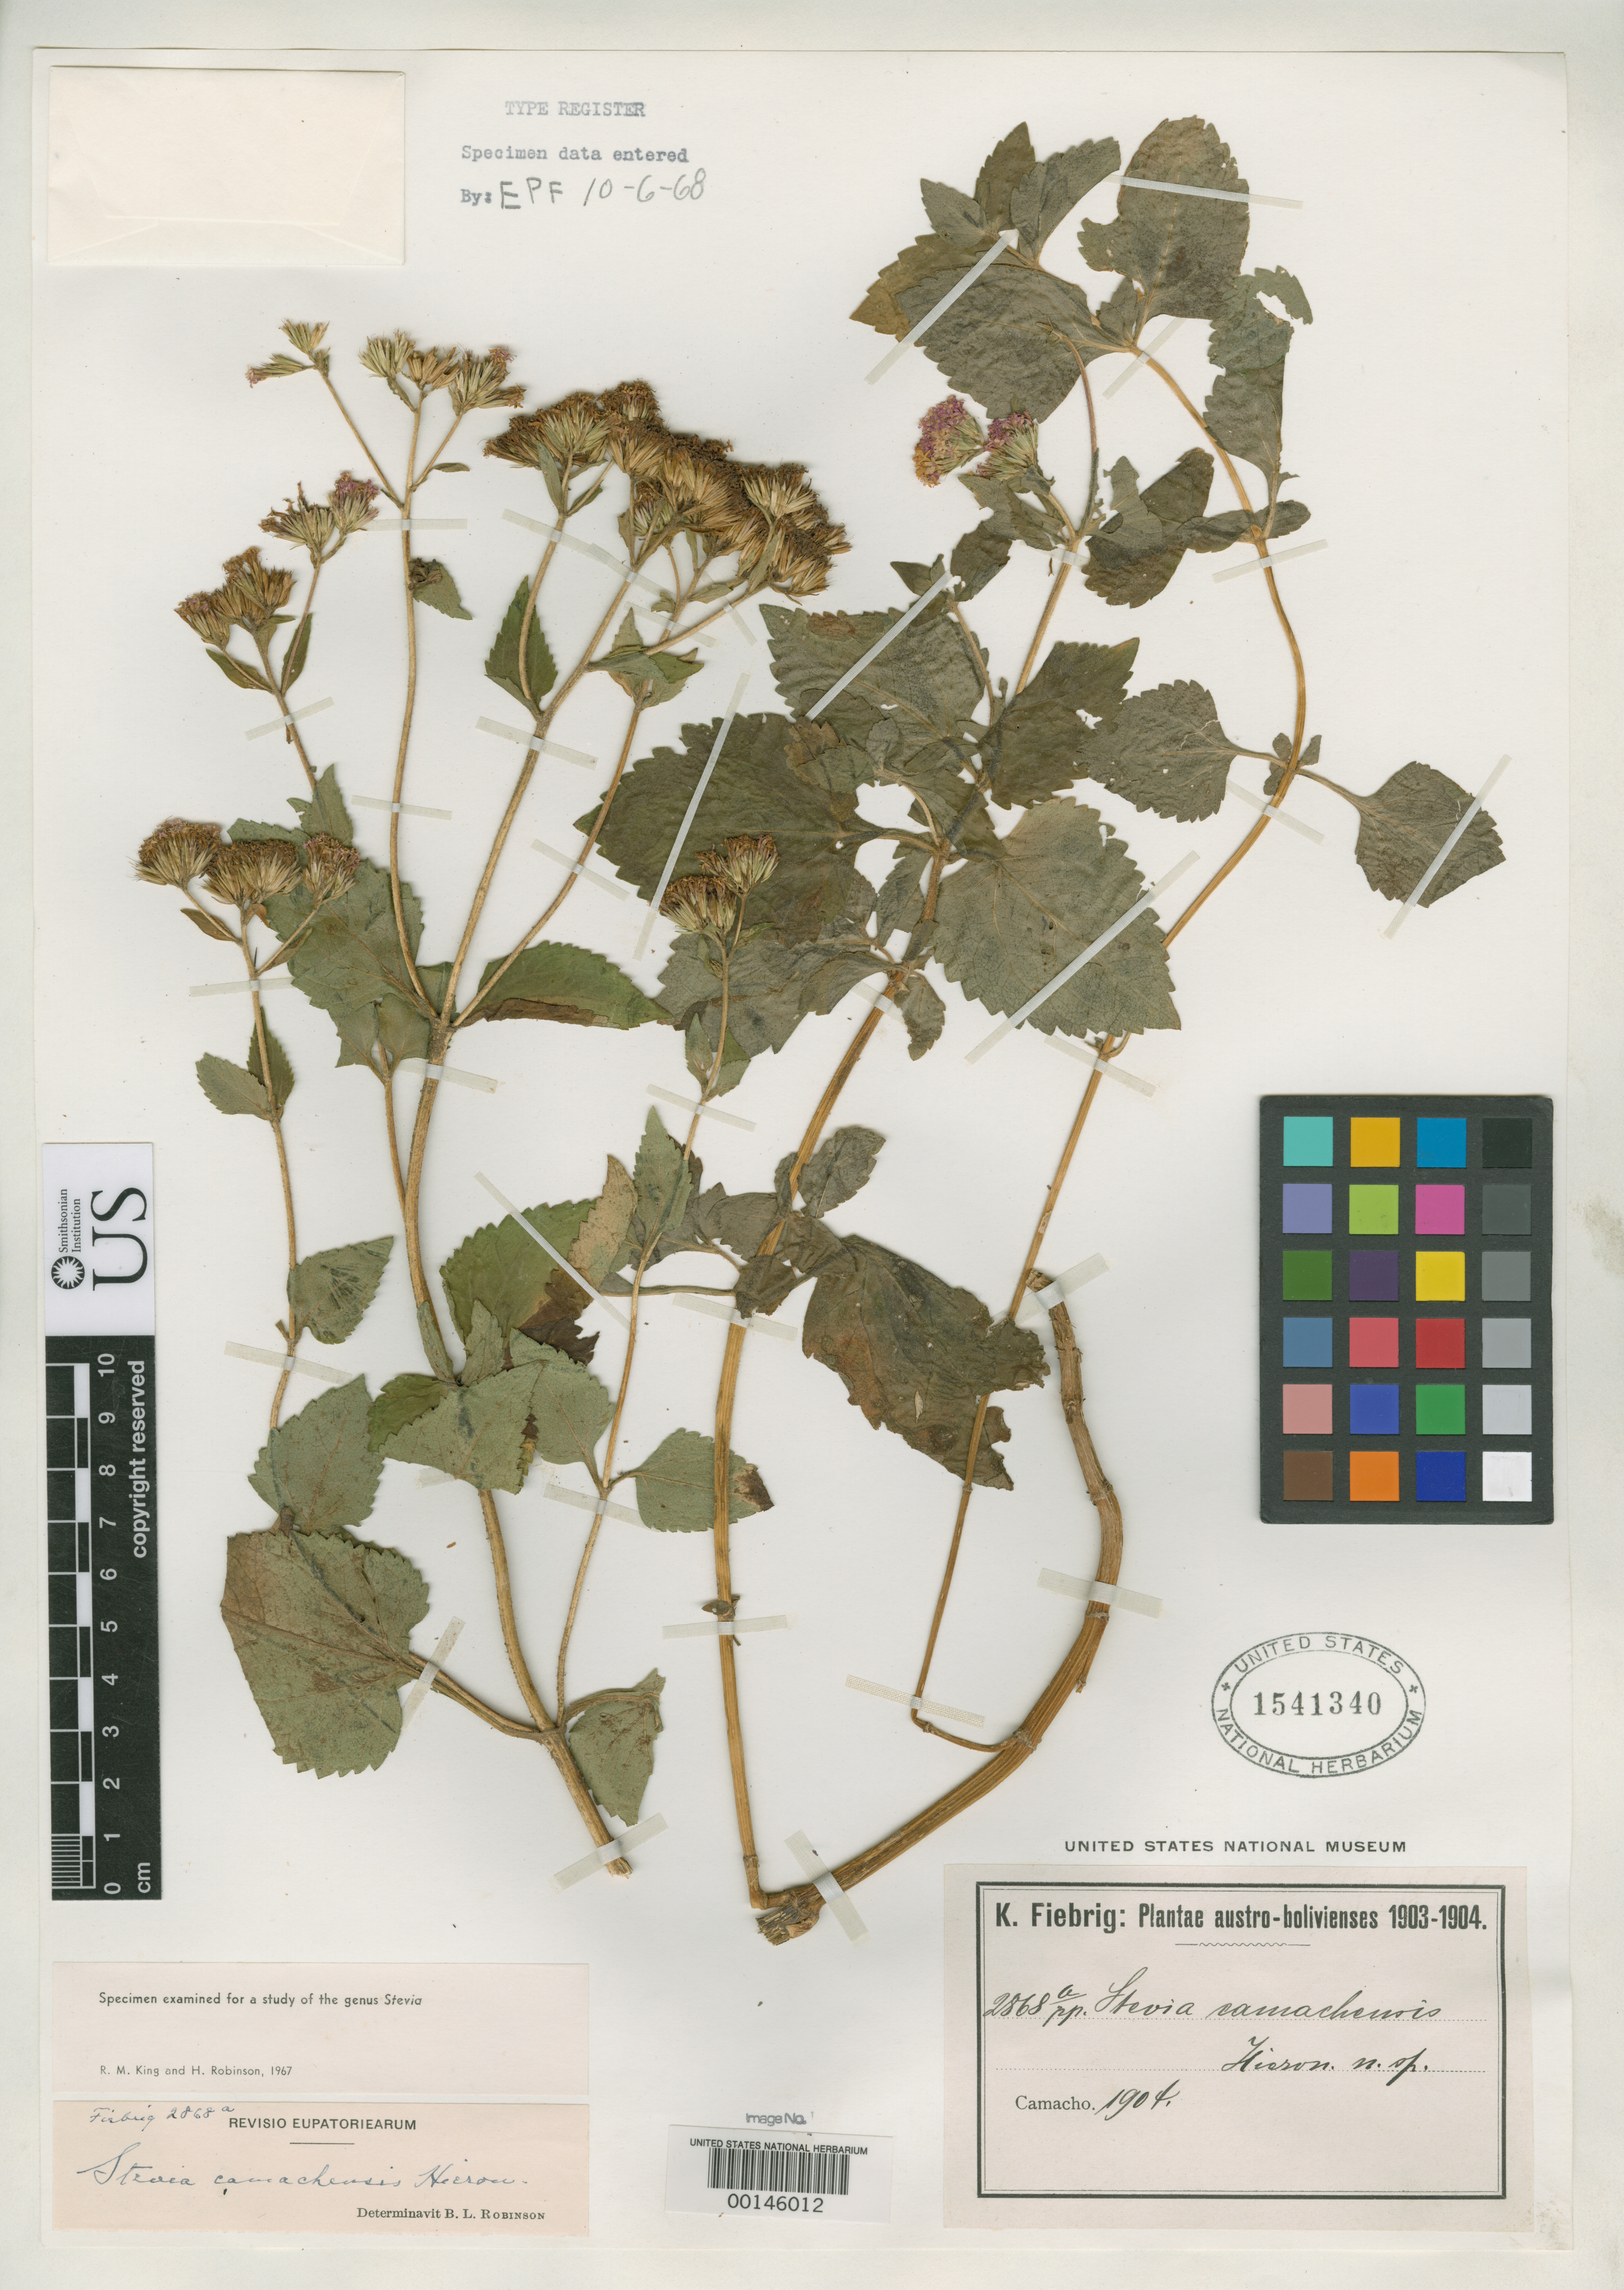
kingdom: Plantae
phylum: Tracheophyta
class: Magnoliopsida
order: Asterales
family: Asteraceae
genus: Stevia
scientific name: Stevia camachensis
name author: Hieron.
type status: Isotype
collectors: K. Fiebrig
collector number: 2868a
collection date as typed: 1904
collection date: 1904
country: Bolivia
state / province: Tarija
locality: Camacho.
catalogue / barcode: US 1541340